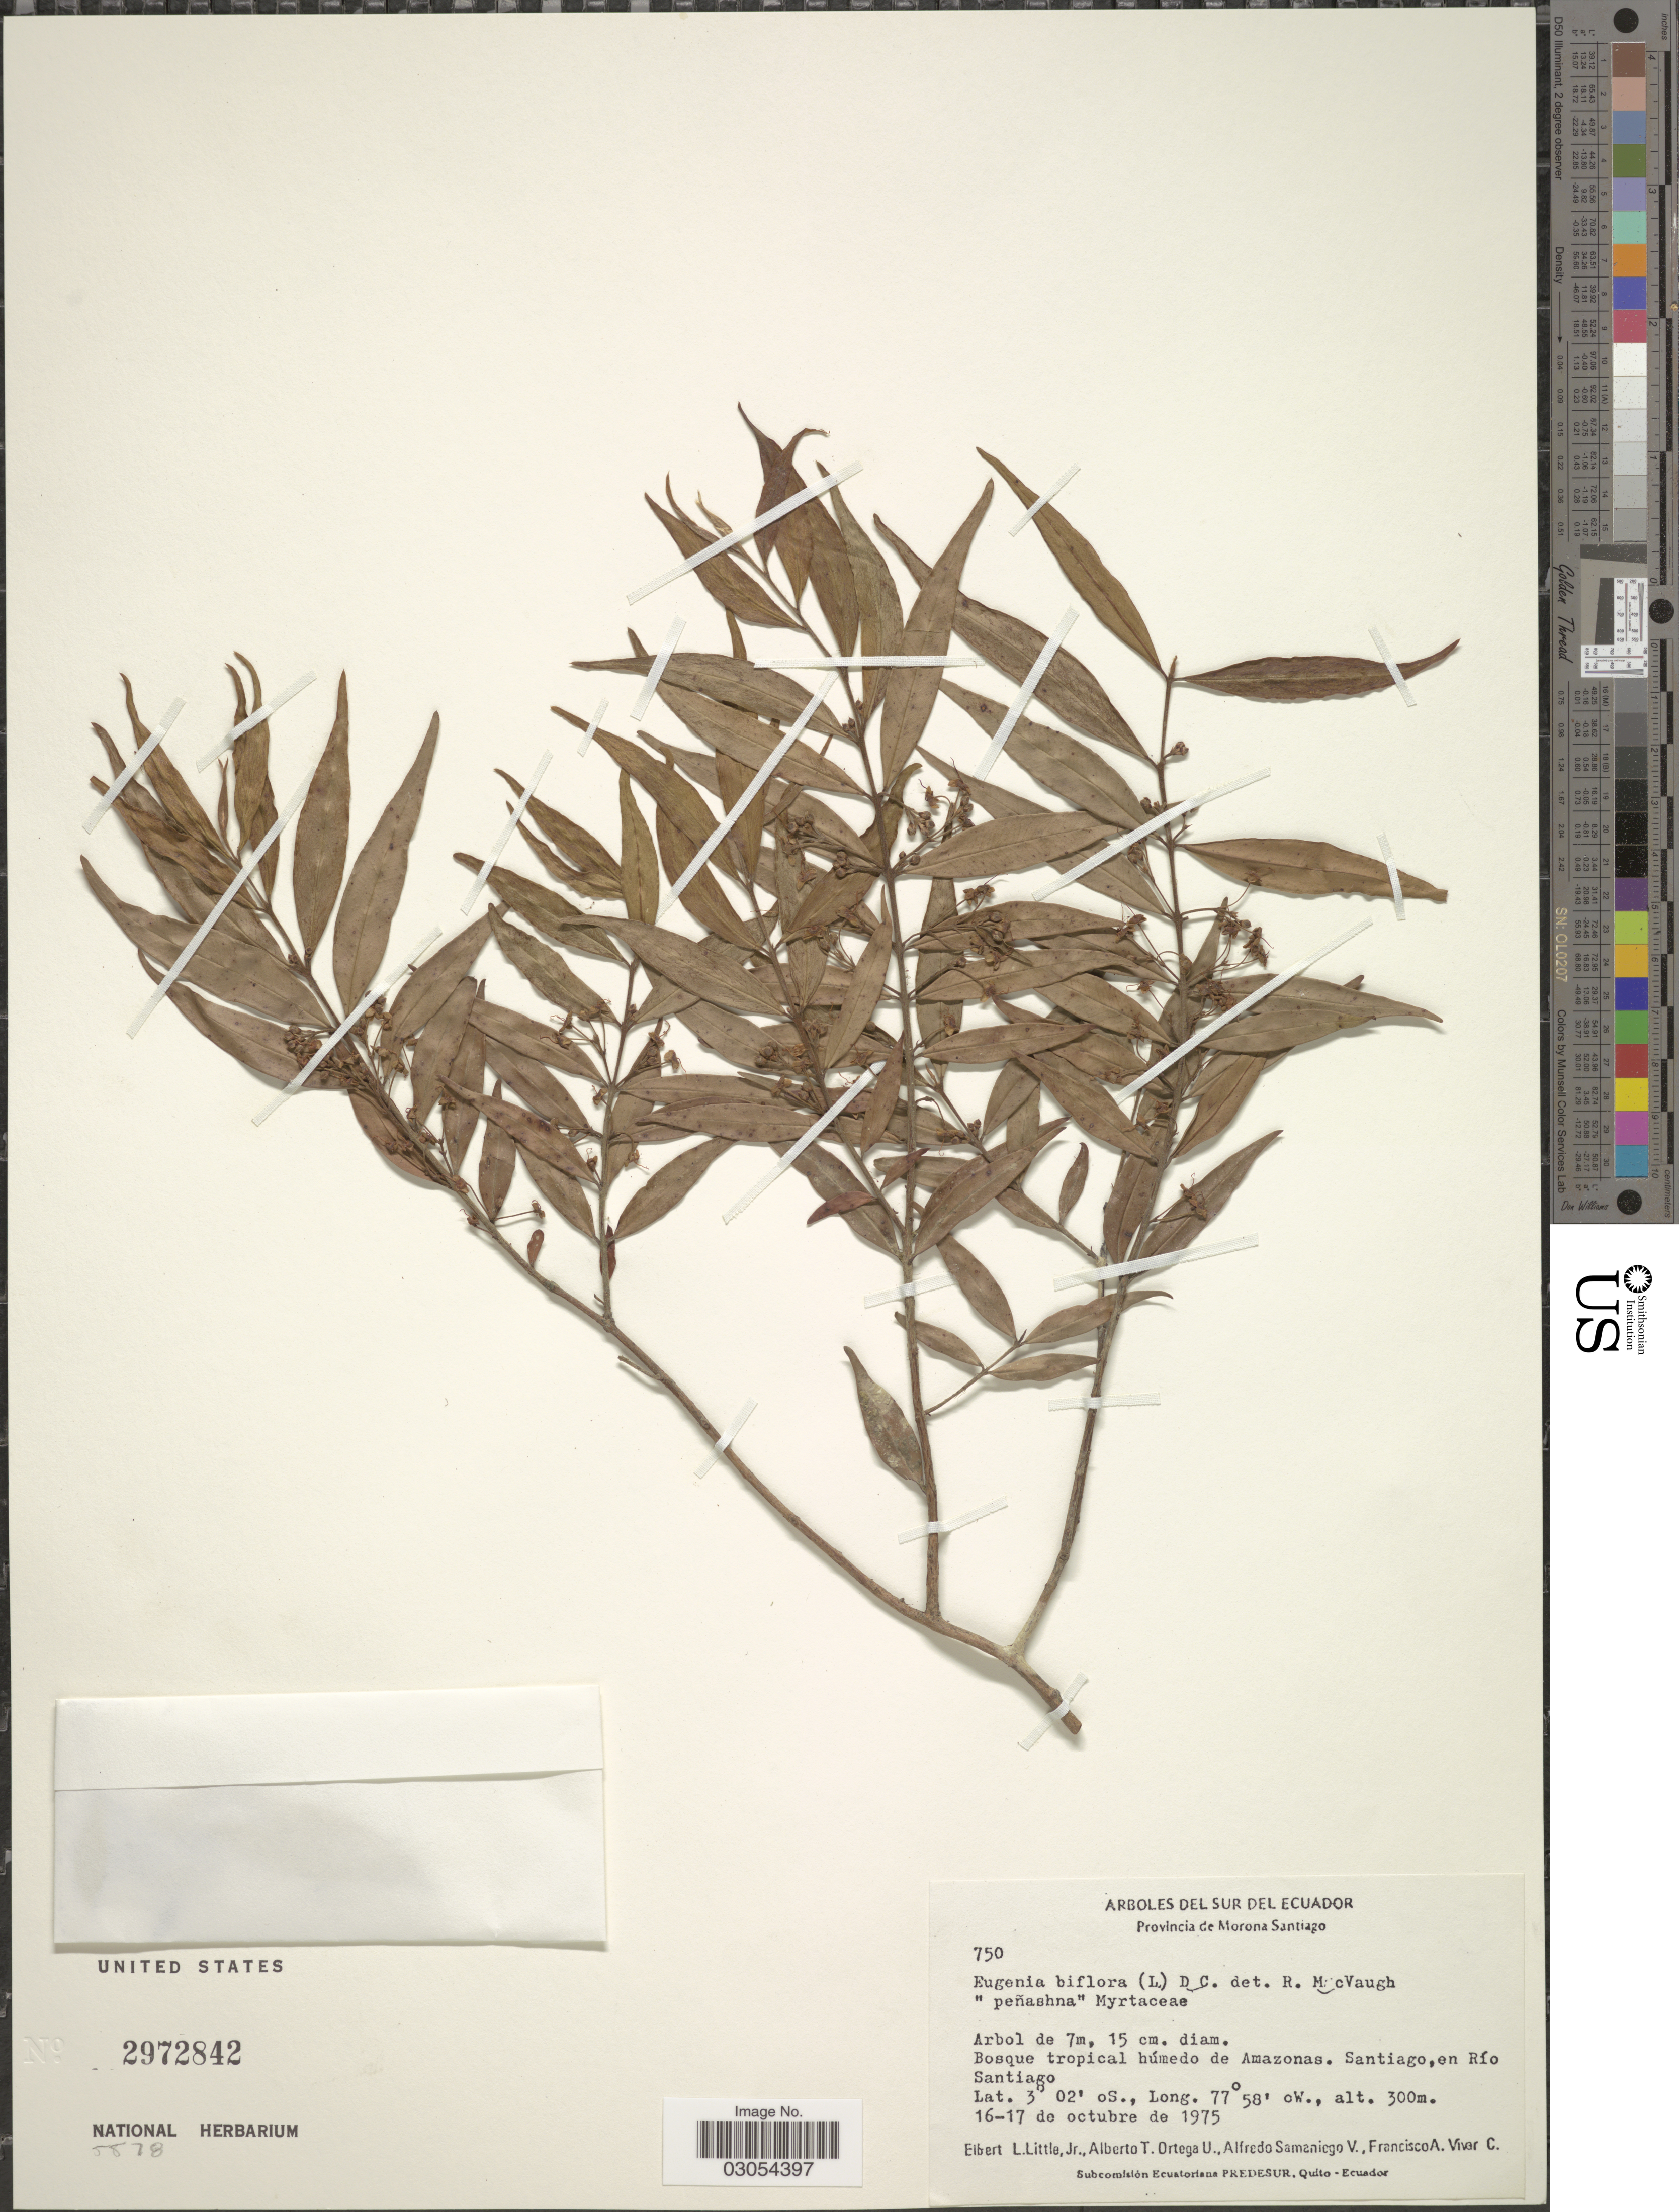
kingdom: Plantae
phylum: Tracheophyta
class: Magnoliopsida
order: Myrtales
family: Myrtaceae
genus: Eugenia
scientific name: Eugenia biflora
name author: (L.) DC.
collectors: E. L. Little, A. T. Ortega U., A. V. Samaniego & F. A. Vivar C.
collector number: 750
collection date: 1975-10-16/1975-10-17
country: Ecuador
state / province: Morona-Santiago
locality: Bosque tropical húmedo de Amazonas. Santiago, en Río Santiago.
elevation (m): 300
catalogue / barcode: US 2972842